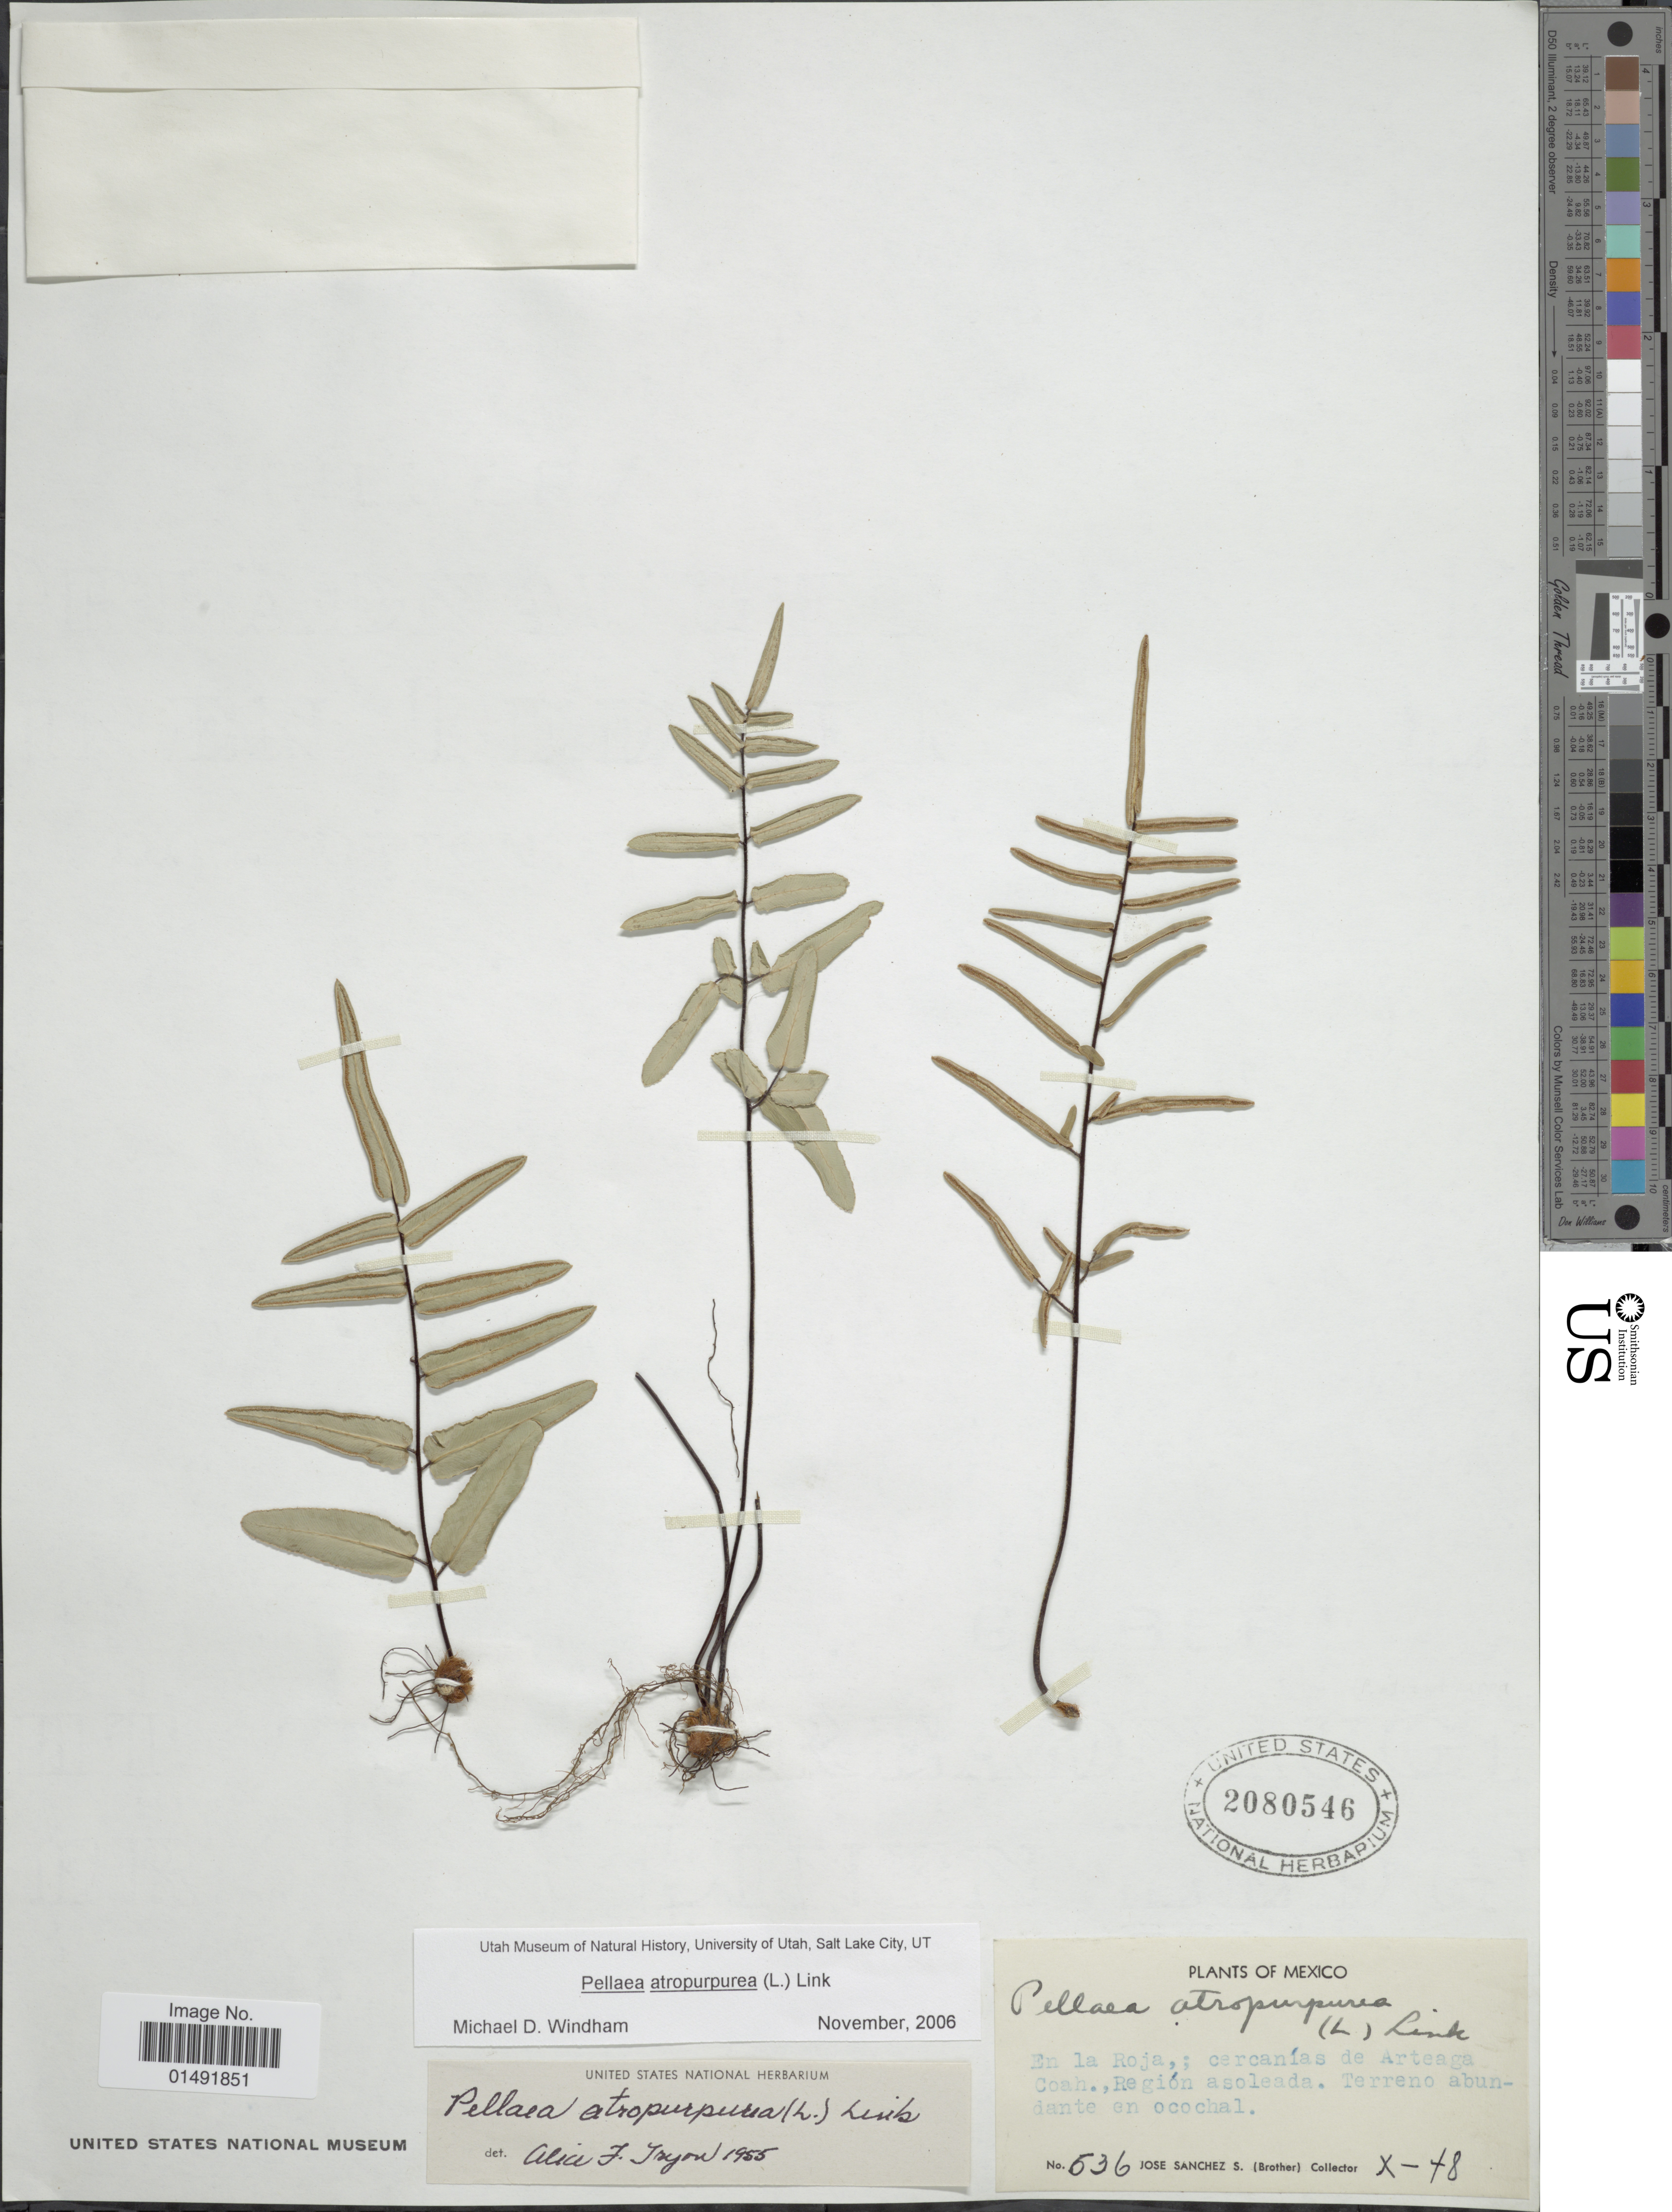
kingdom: Plantae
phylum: Tracheophyta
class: Polypodiopsida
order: Polypodiales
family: Pteridaceae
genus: Pellaea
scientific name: Pellaea atropurpurea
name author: (L.) Link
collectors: J. Sanchez S.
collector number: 536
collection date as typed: Transcribed d/m/y: /10/18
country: Mexico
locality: En la Roja,: cercanías de Arteaga Coah., Región asoleada. Terreno abundante en ocochal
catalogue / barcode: US 2080546